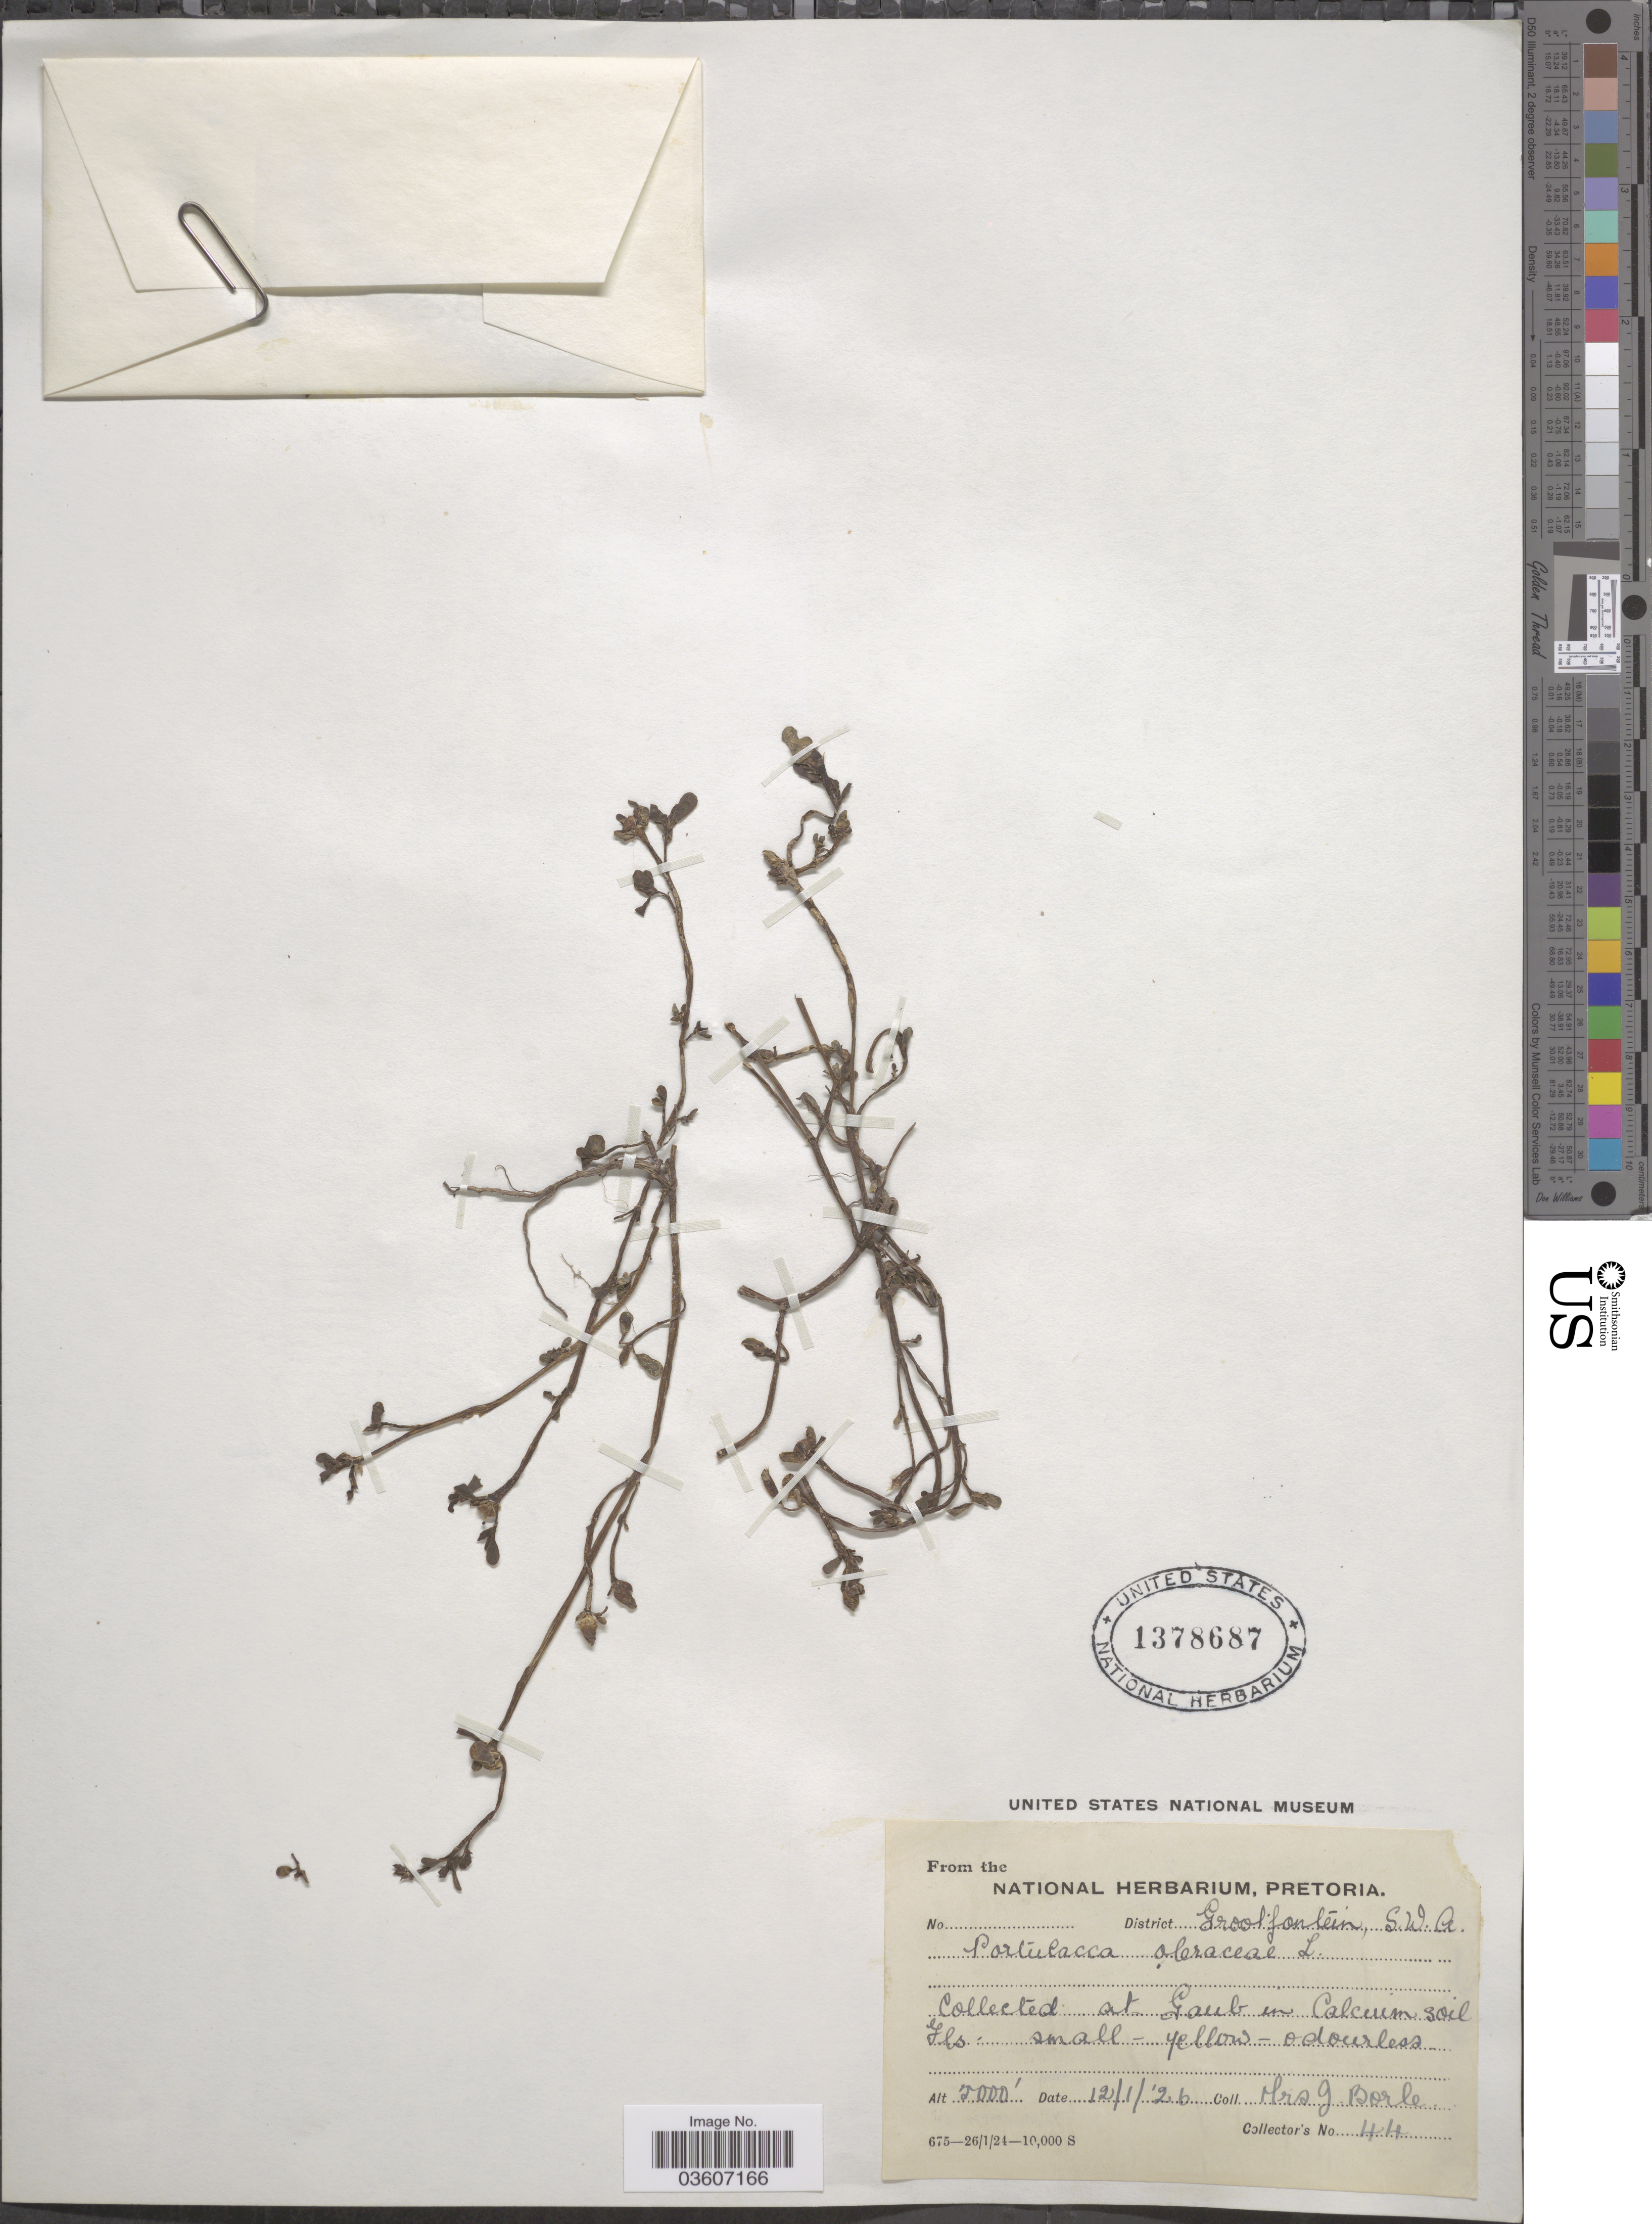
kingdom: Plantae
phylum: Tracheophyta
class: Magnoliopsida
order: Caryophyllales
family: Portulacaceae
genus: Portulaca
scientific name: Portulaca oleracea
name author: L.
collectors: G. Borle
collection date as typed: Transcribed d/m/y: 12/1/26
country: Namibia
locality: District Grootfontein, S. W. A. Gaub.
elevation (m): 1524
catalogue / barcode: US 1378687